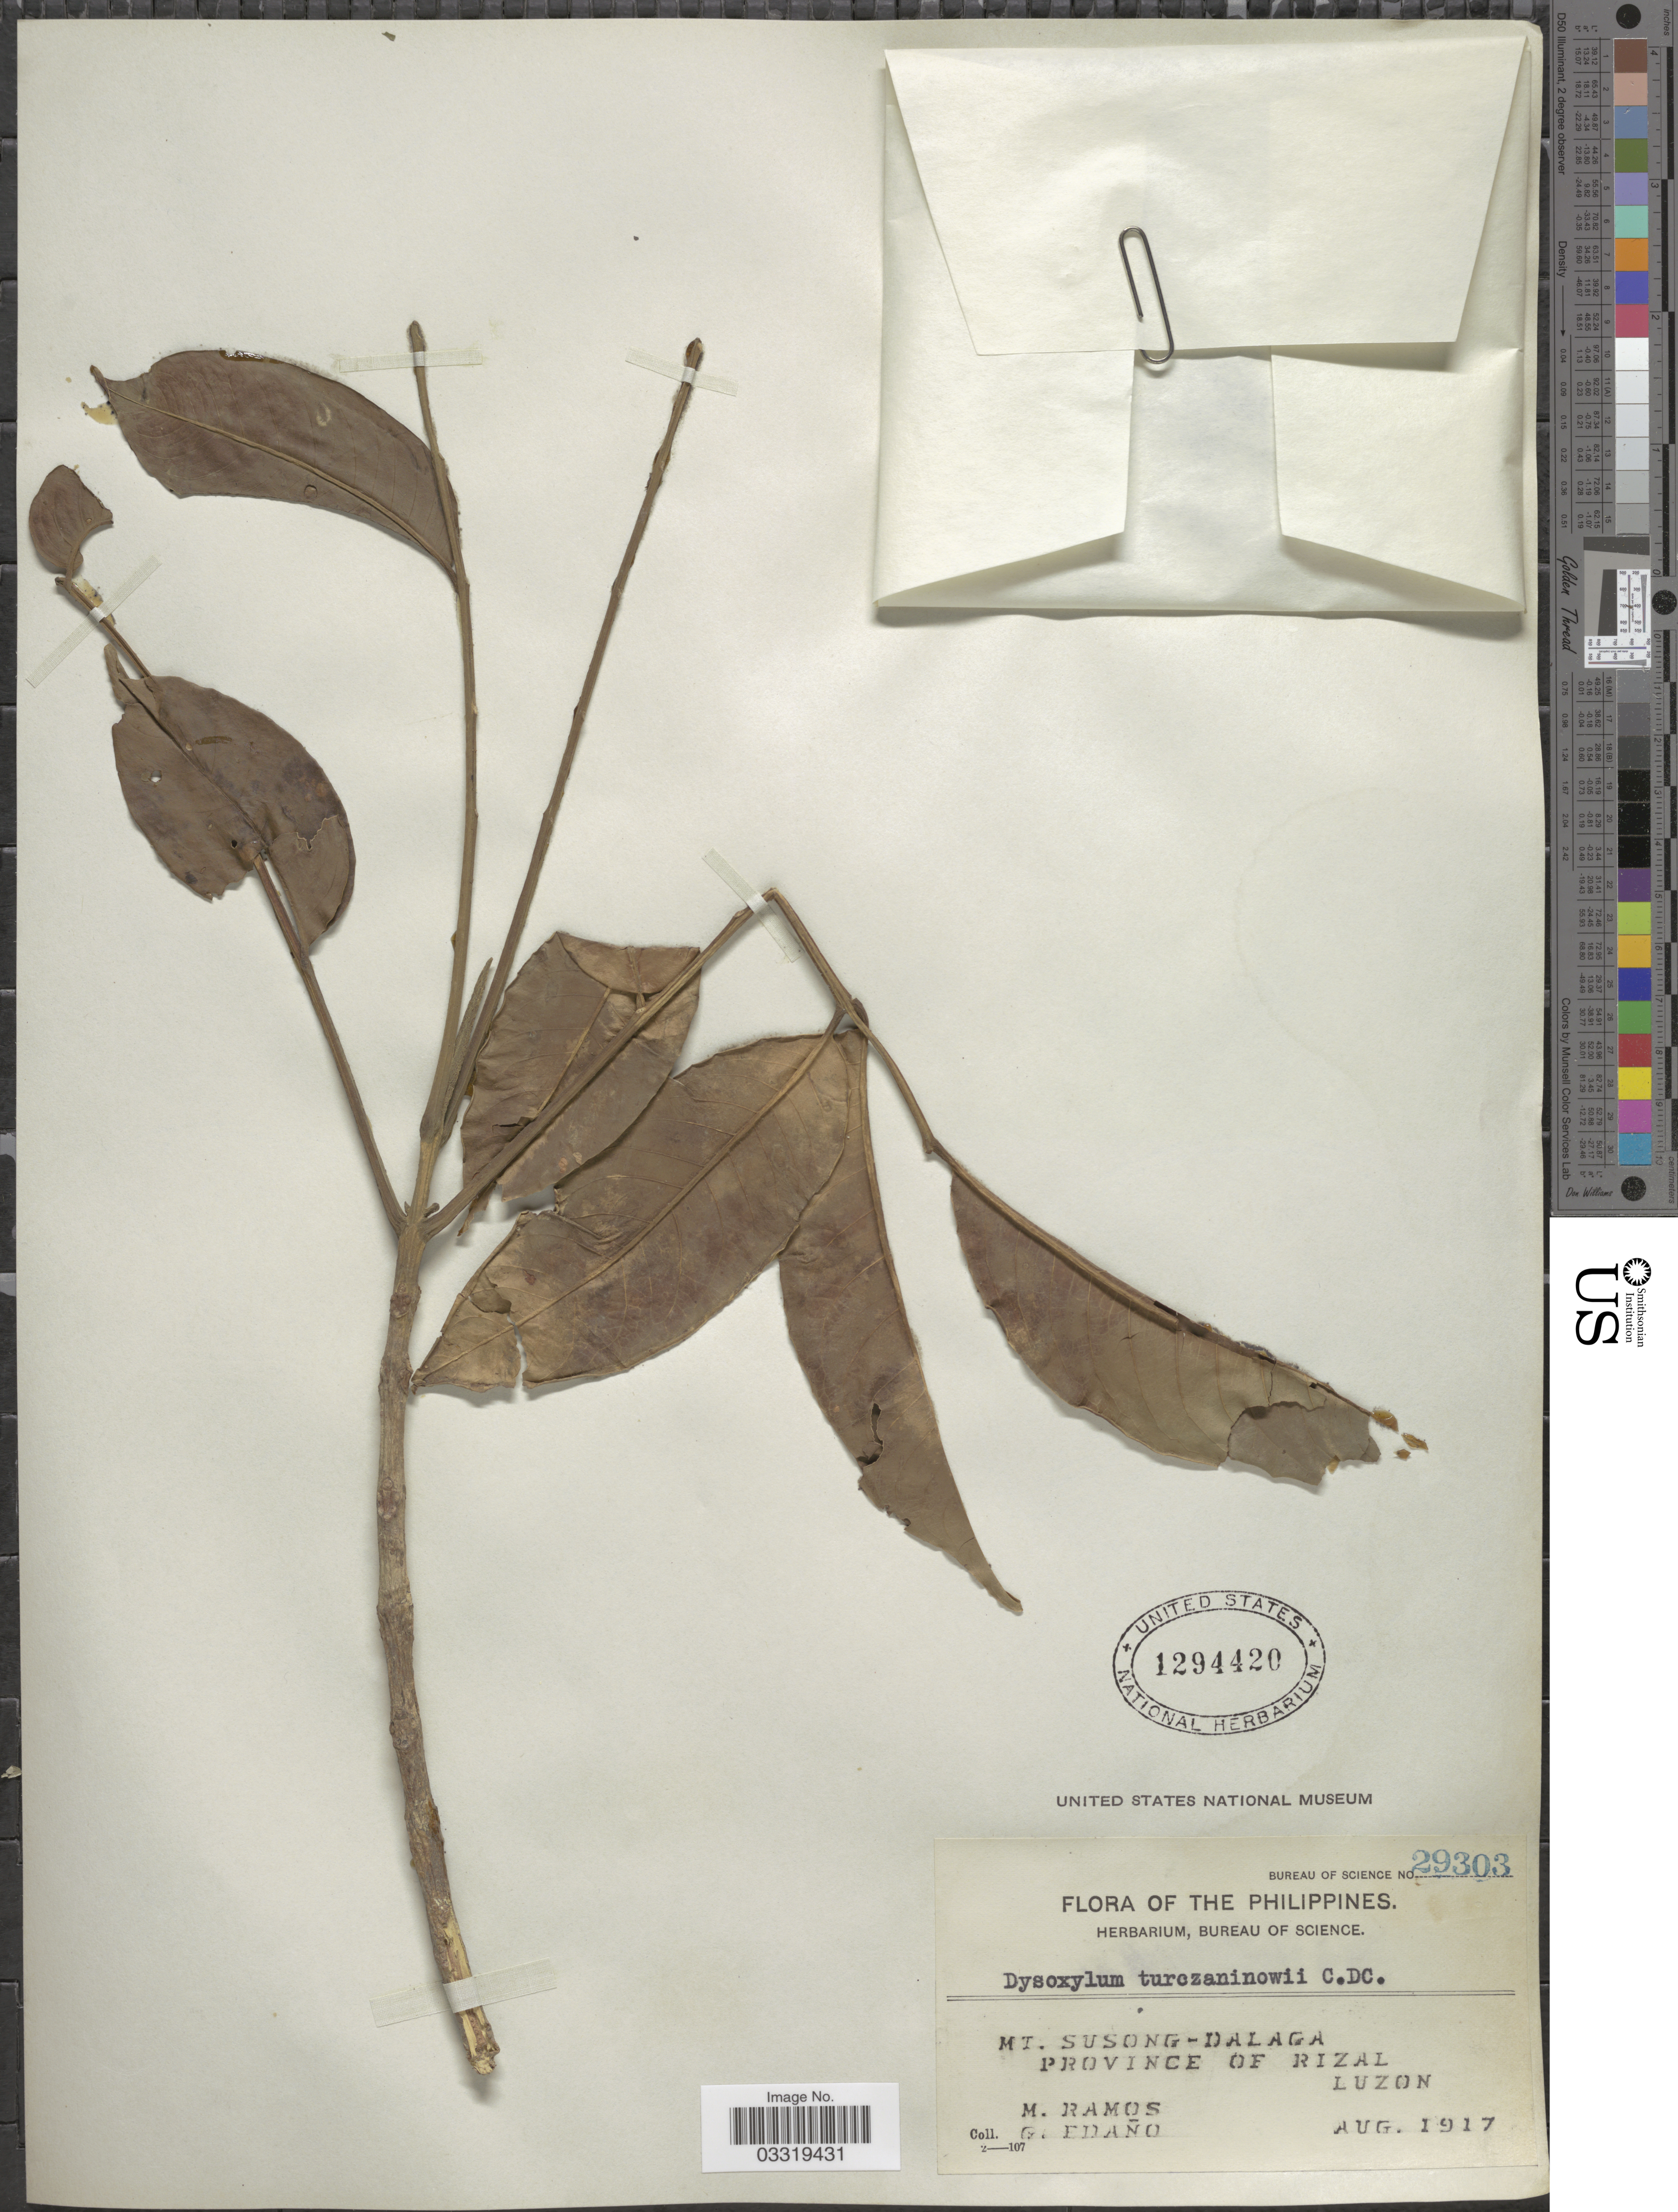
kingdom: Plantae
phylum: Tracheophyta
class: Magnoliopsida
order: Sapindales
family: Meliaceae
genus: Dysoxylum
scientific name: Dysoxylum oppositifolium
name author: F. Muell.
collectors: M. Ramos & G. Edaño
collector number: Bureau of Science 29303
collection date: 1917-08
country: Philippines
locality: Mt. Susong-Dalaga, Province of Rizal, Luzon.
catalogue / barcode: US 1294420